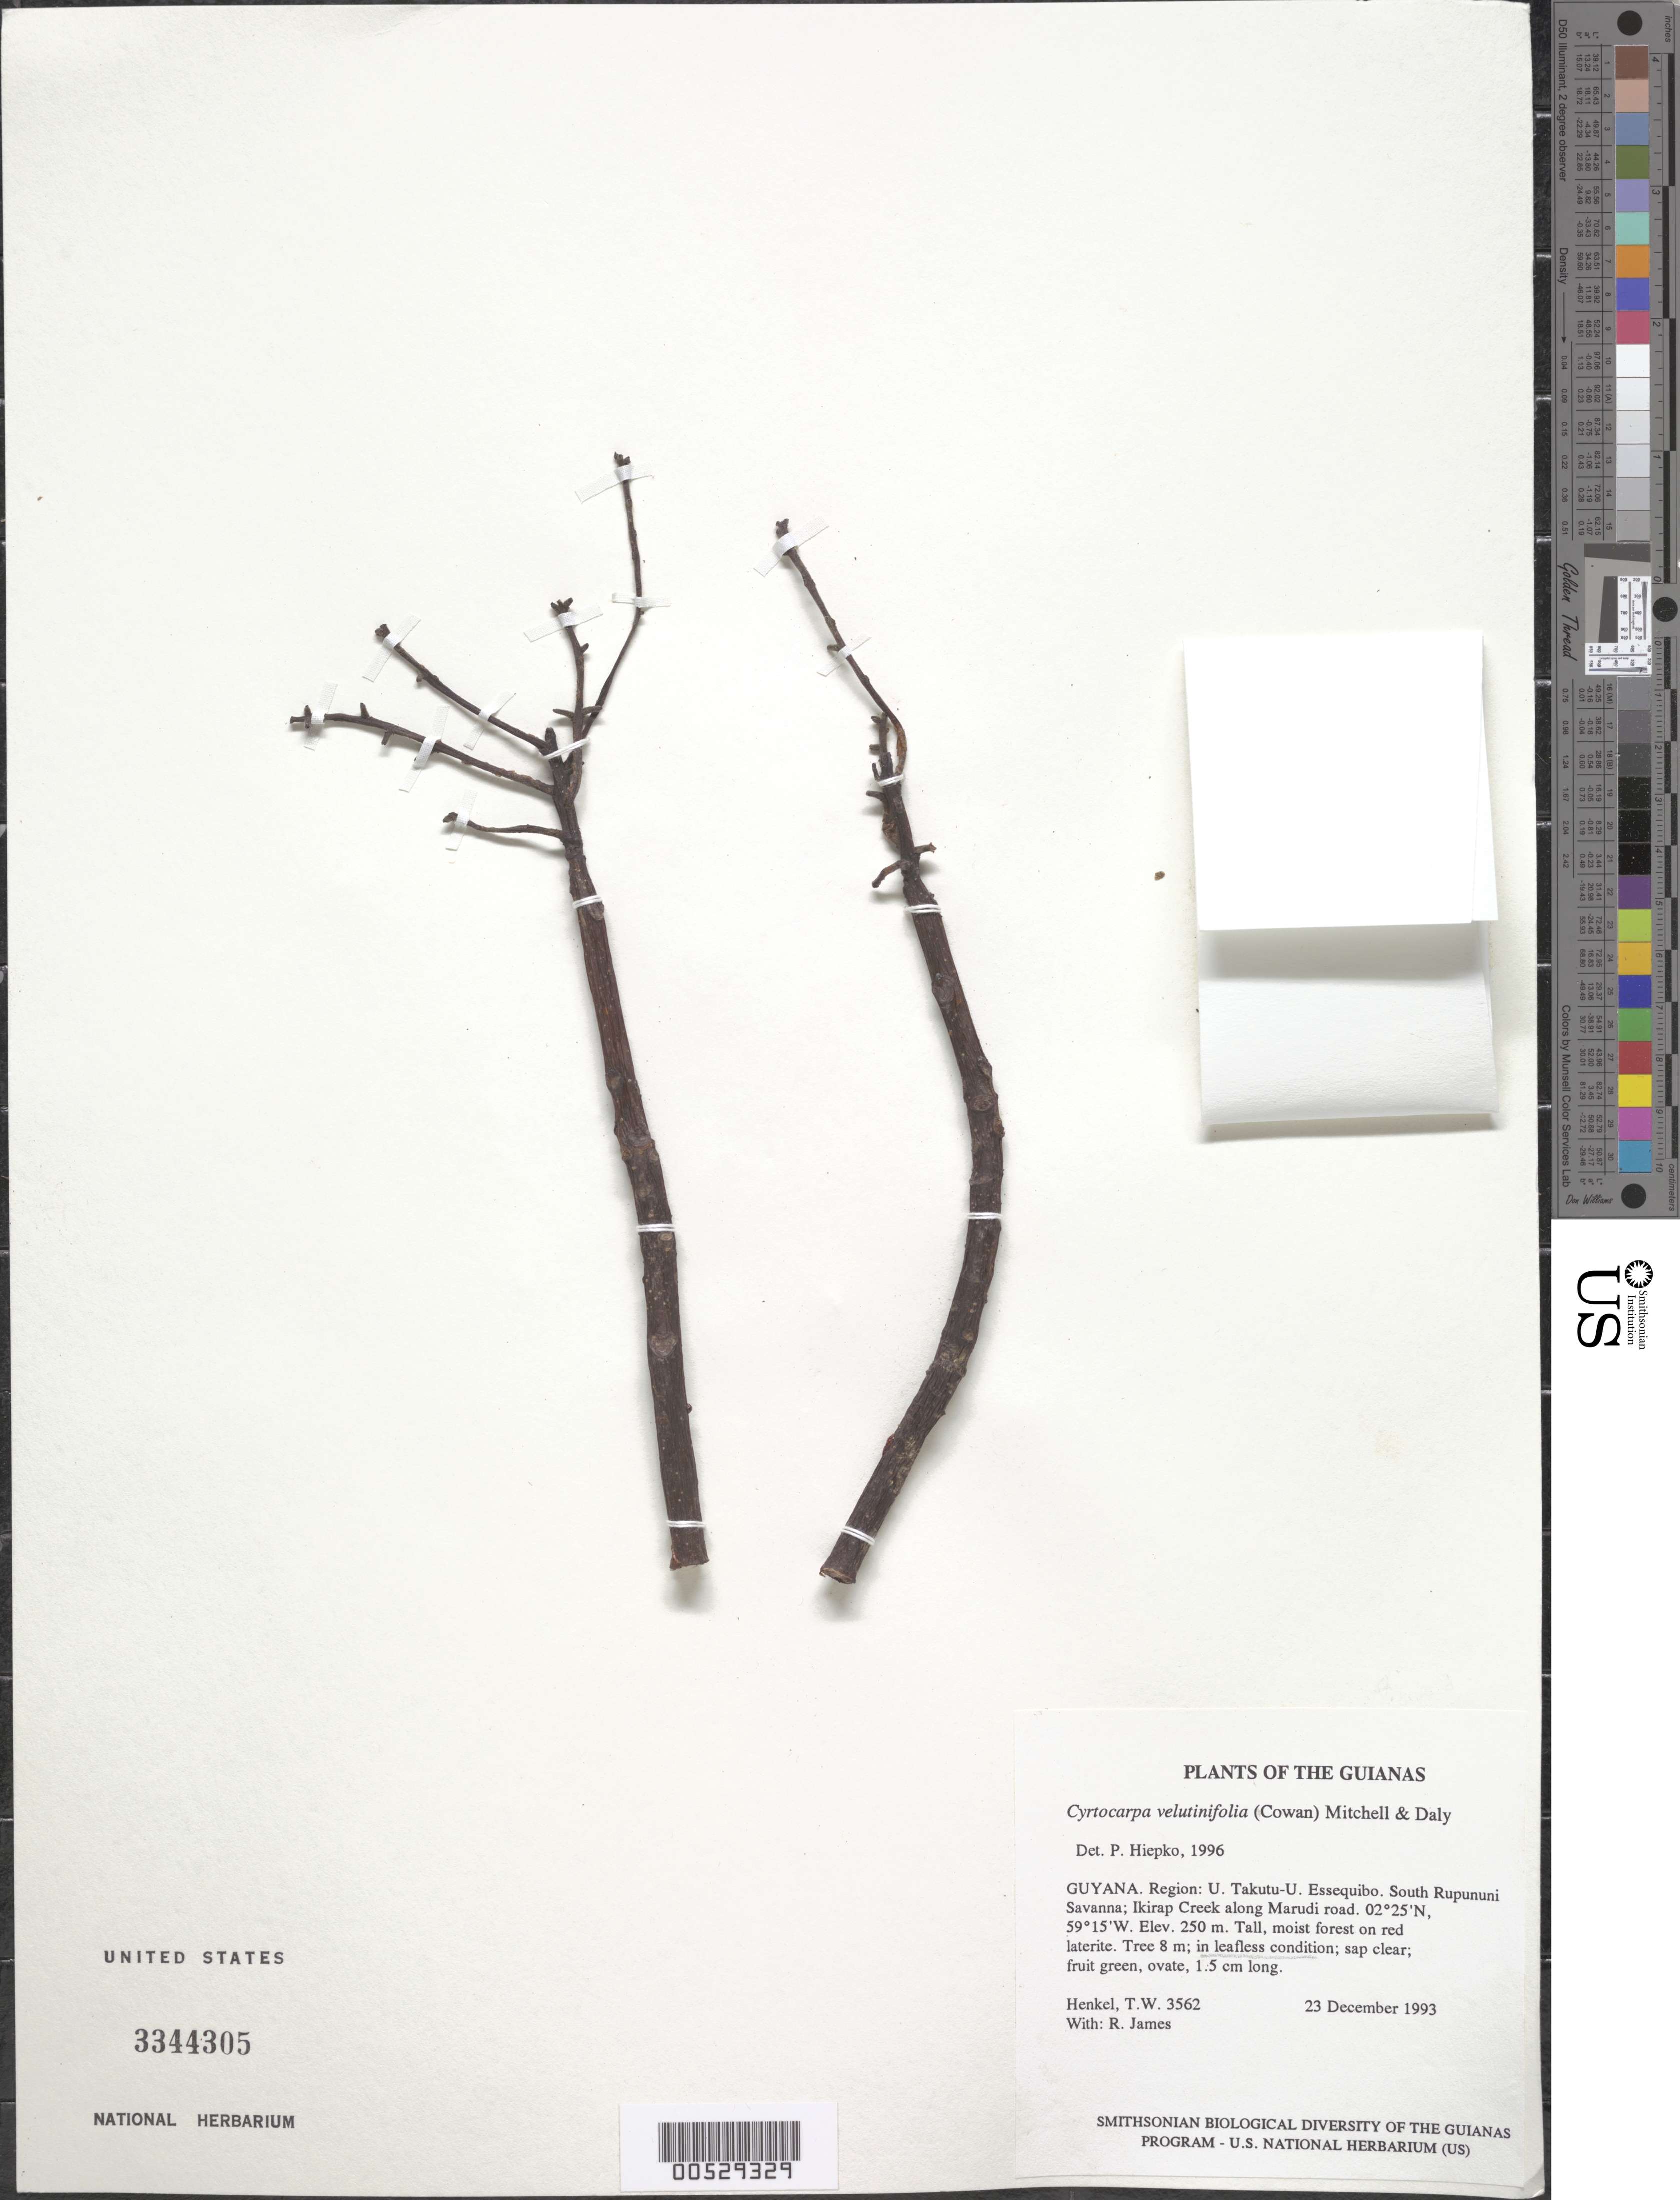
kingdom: Plantae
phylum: Tracheophyta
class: Magnoliopsida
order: Sapindales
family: Anacardiaceae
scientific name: Uniostium velutinifolium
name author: (R.S. Cowan) J.D. Mitch. & Daly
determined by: Mitchell, John D.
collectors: T. Henkel & R. James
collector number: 3562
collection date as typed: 23 December 1993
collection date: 1993-12-23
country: Guyana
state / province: U. Takutu-U. Essequibo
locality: South Rupununi Savanna; Ikirap Creek along Marudi road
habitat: Tall, moist forest on red laterite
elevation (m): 250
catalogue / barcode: US 3344305